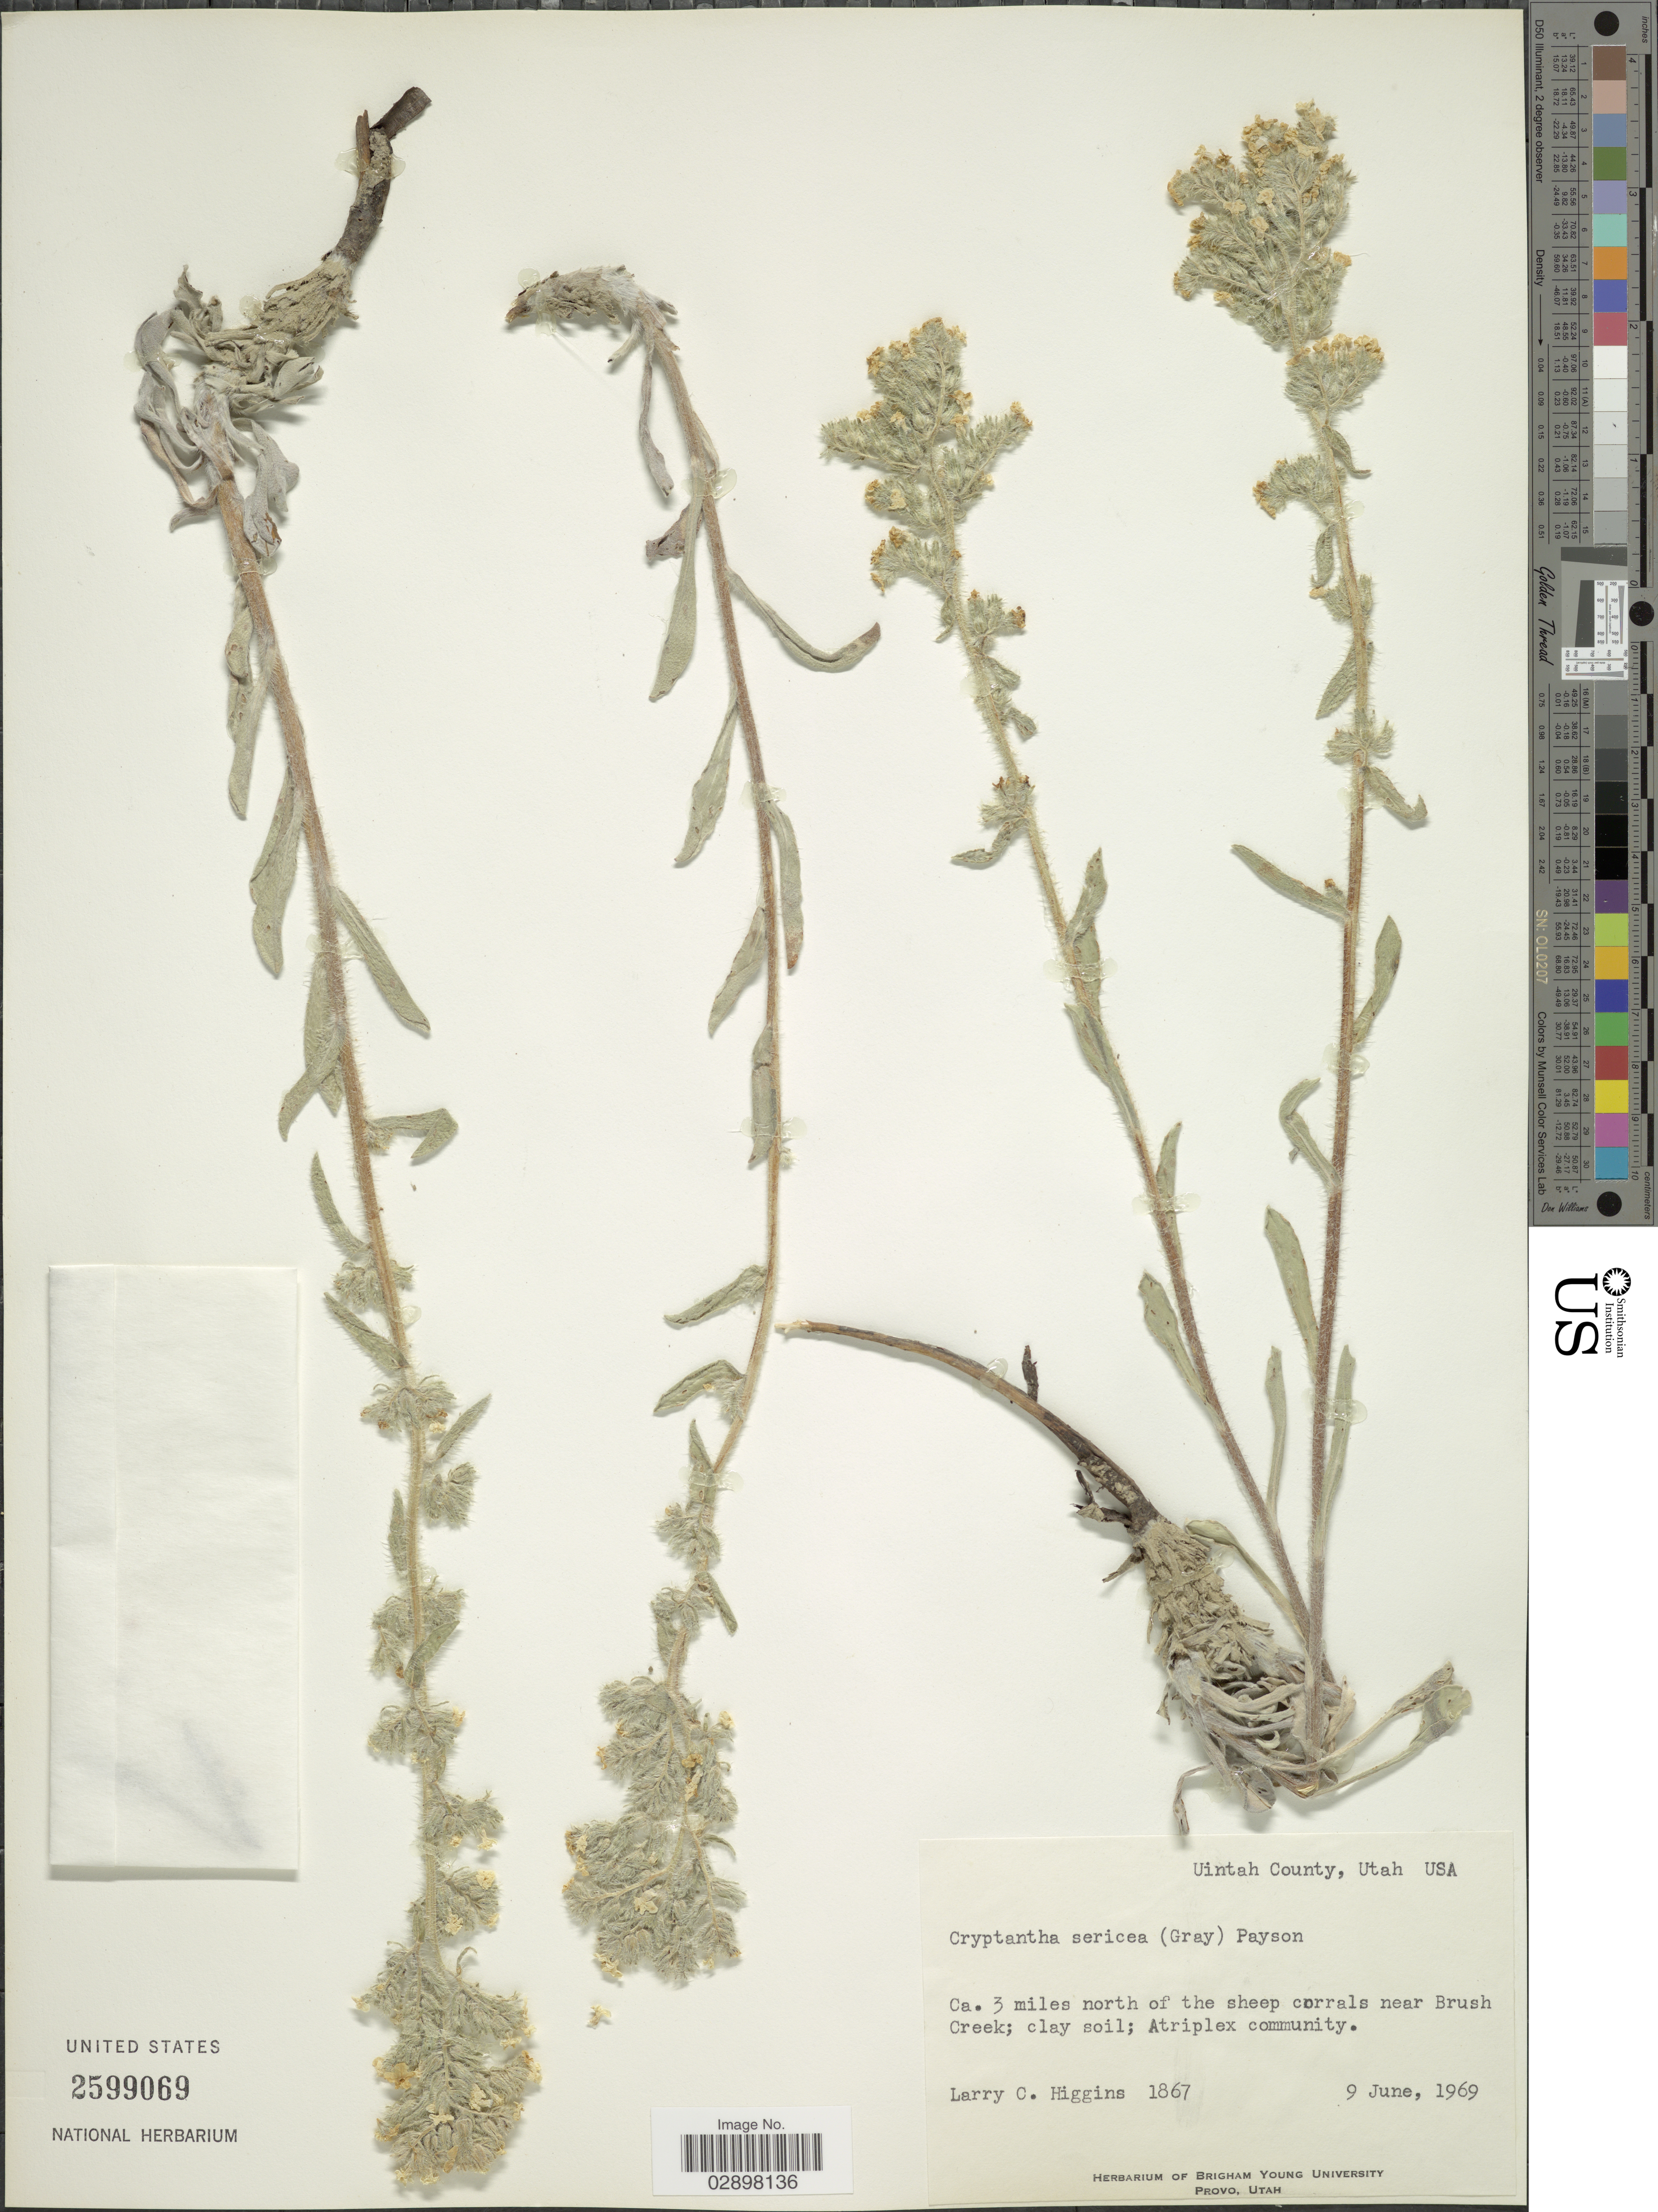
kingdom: Plantae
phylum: Tracheophyta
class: Magnoliopsida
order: Boraginales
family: Boraginaceae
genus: Cryptantha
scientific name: Cryptantha sericea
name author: (A. Gray) Payson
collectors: L. Higgins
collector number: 1867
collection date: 1969-06-09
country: United States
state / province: Utah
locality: Uintah County, Ca. 3 miles north of the sheep corrals near Brush Creek.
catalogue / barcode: US 2599069